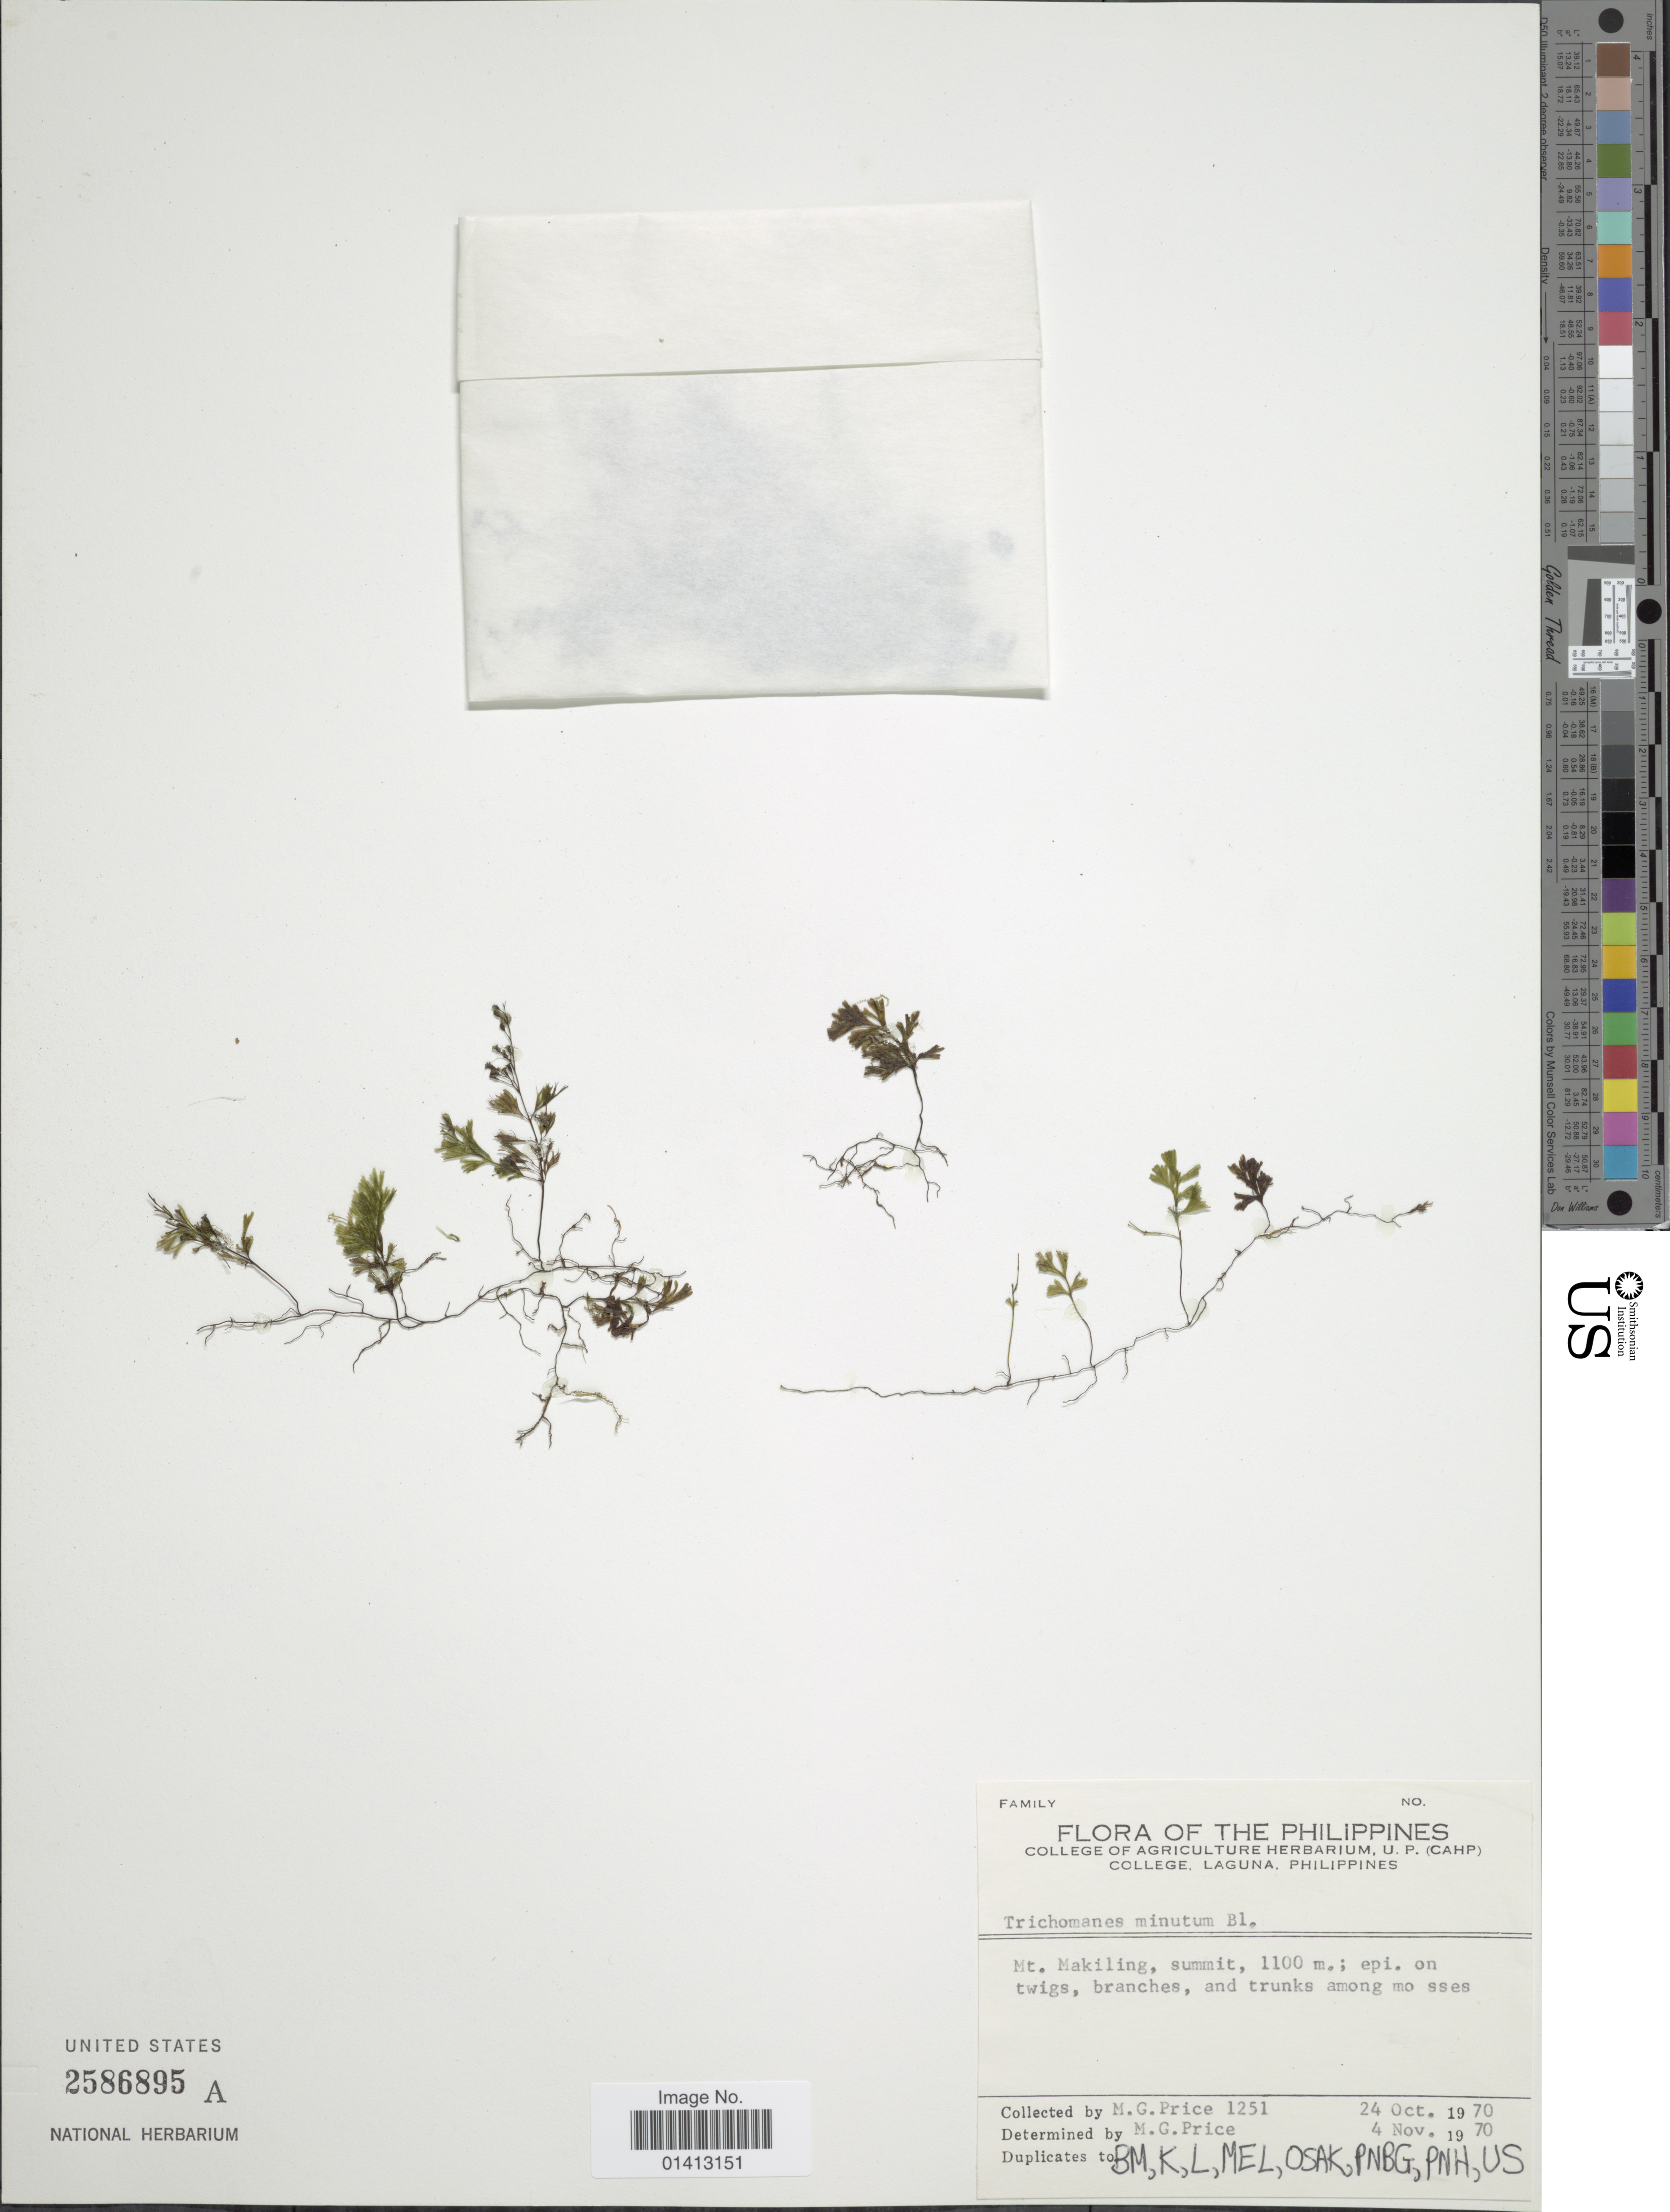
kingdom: Plantae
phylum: Tracheophyta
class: Polypodiopsida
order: Hymenophyllales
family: Hymenophyllaceae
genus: Crepidomanes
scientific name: Crepidomanes minutum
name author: (Blume) K. Iwats.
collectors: M. G. Price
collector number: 1251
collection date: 1970-10-24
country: Philippines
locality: Mt Makiling, summit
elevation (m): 1100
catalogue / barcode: US 2586895A